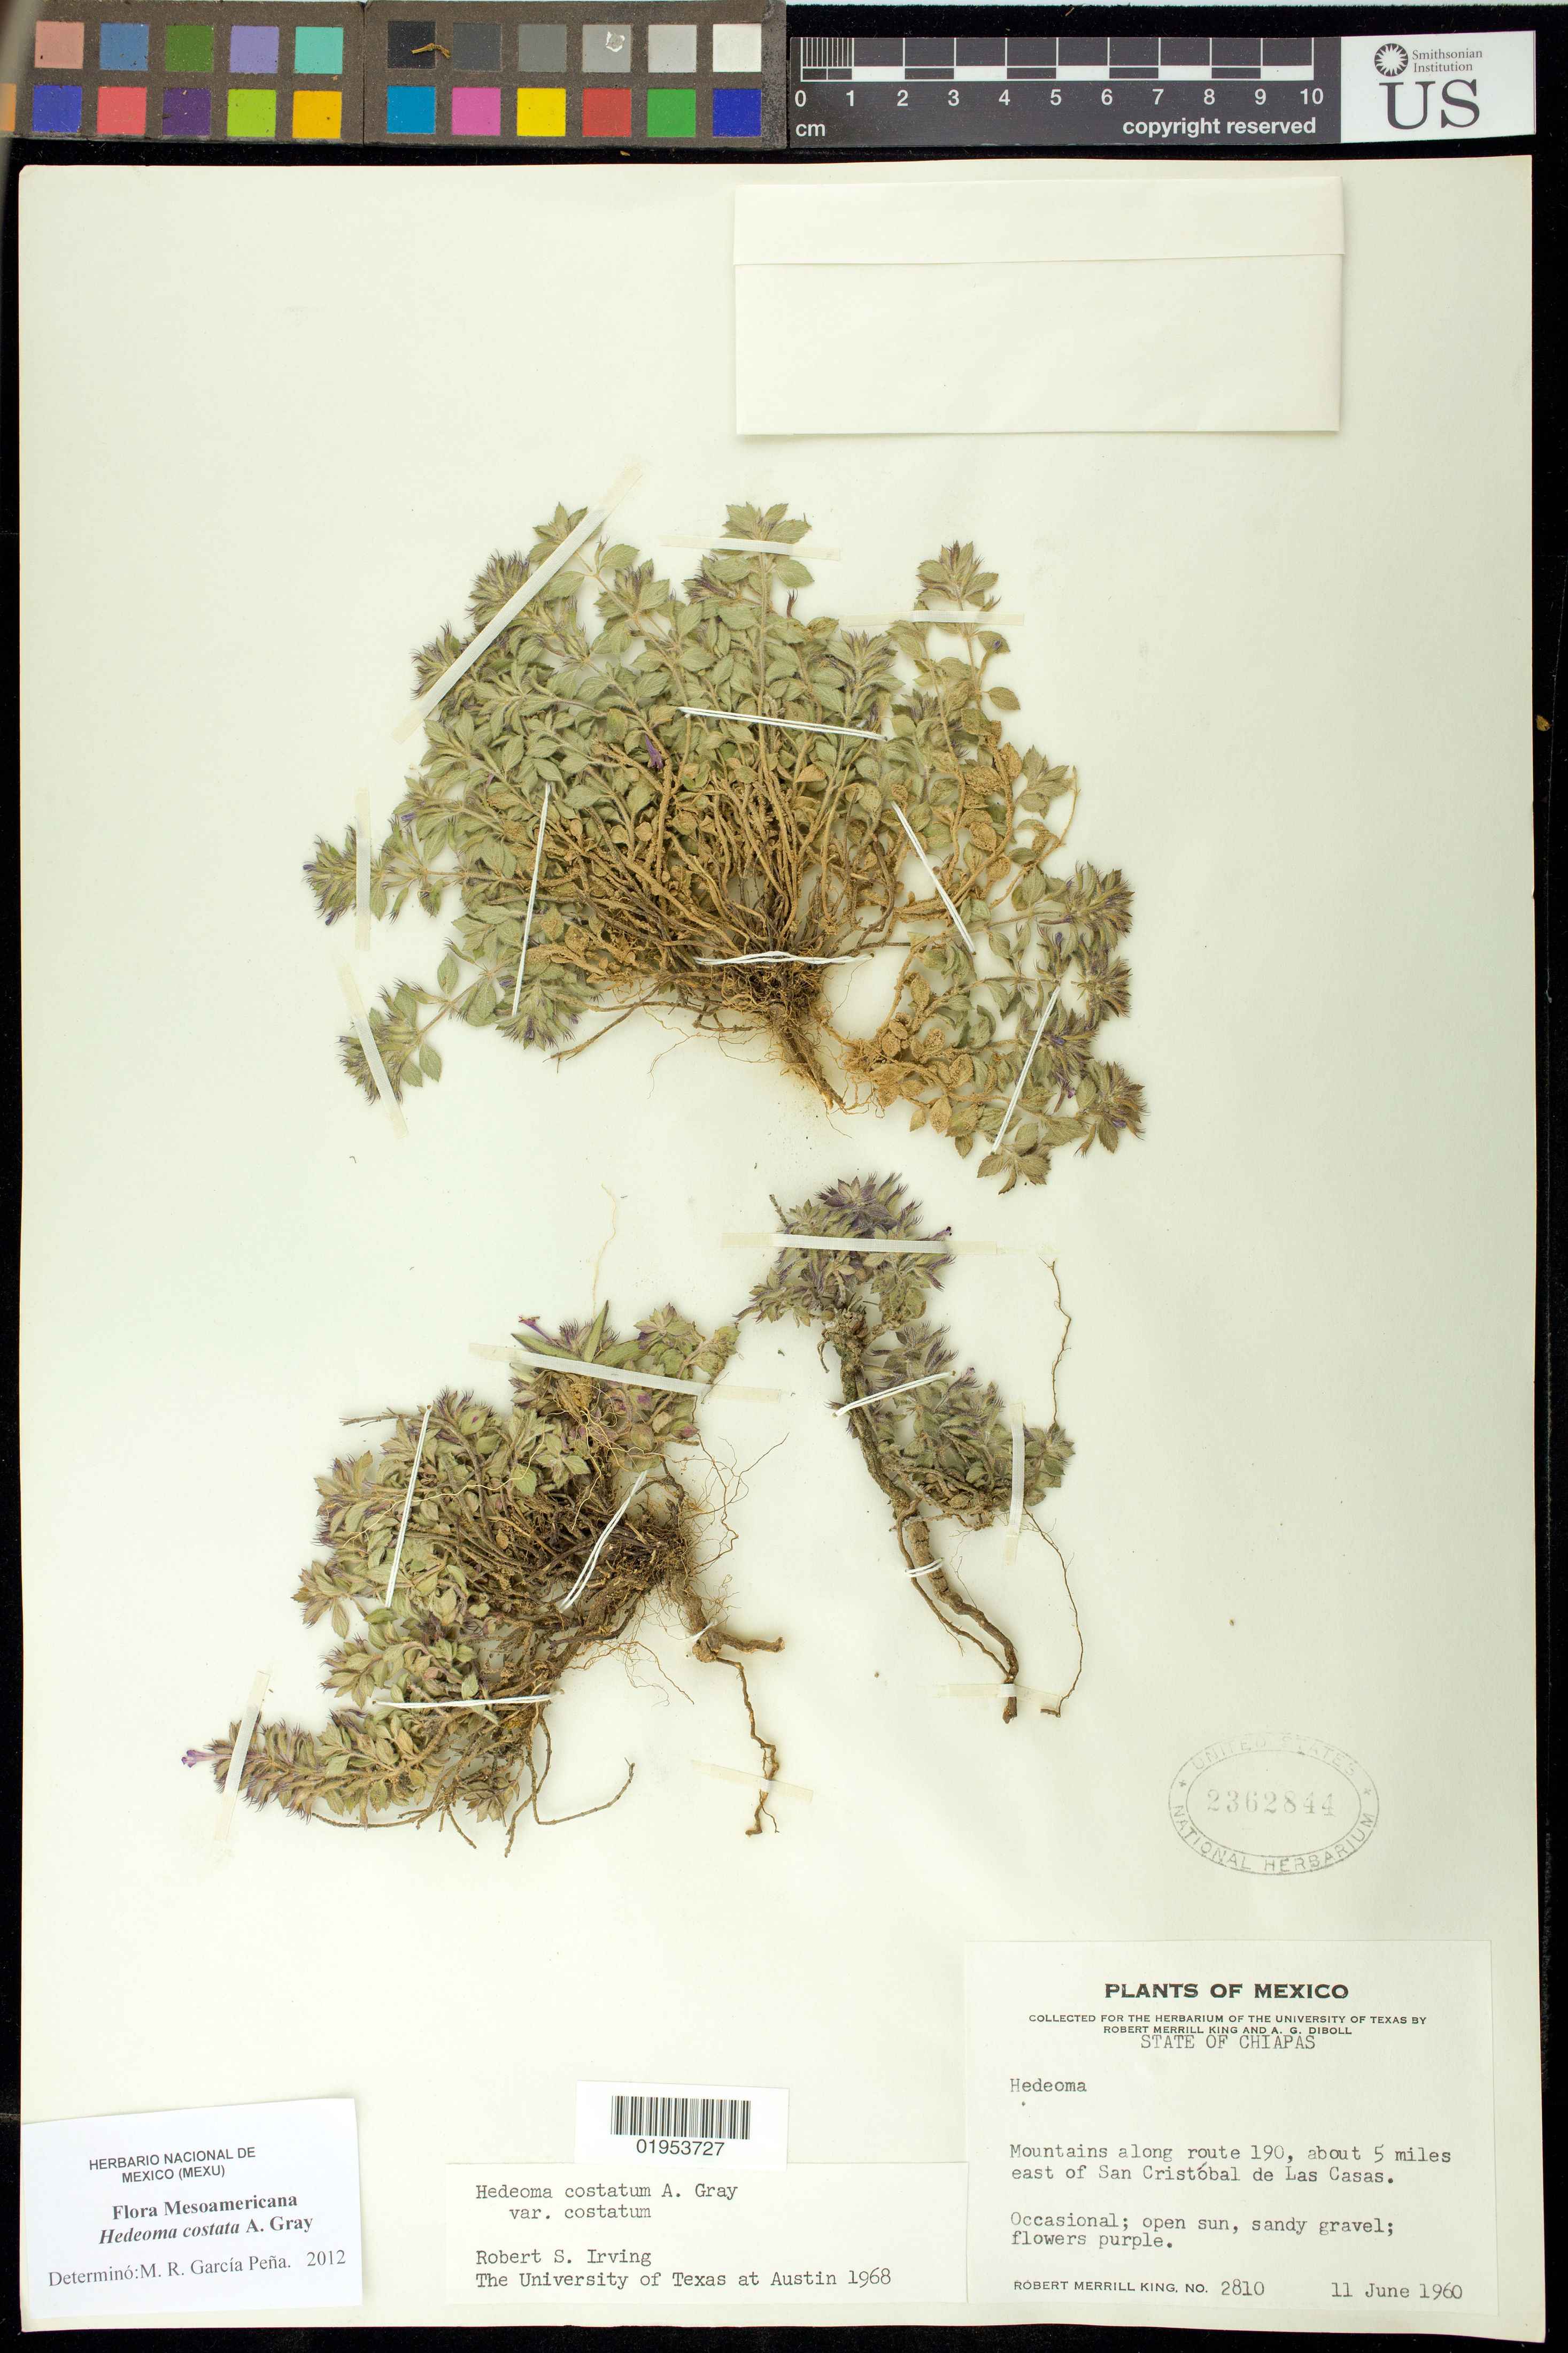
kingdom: Plantae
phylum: Tracheophyta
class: Magnoliopsida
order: Lamiales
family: Lamiaceae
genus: Hedeoma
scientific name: Hedeoma costata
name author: A. Gray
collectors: R. M. King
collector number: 2810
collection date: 1960-06-11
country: Mexico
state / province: Chiapas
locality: Mountains along route 190, about 5 miles east of San Cristóbal de Las Casas.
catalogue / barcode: US 2362844